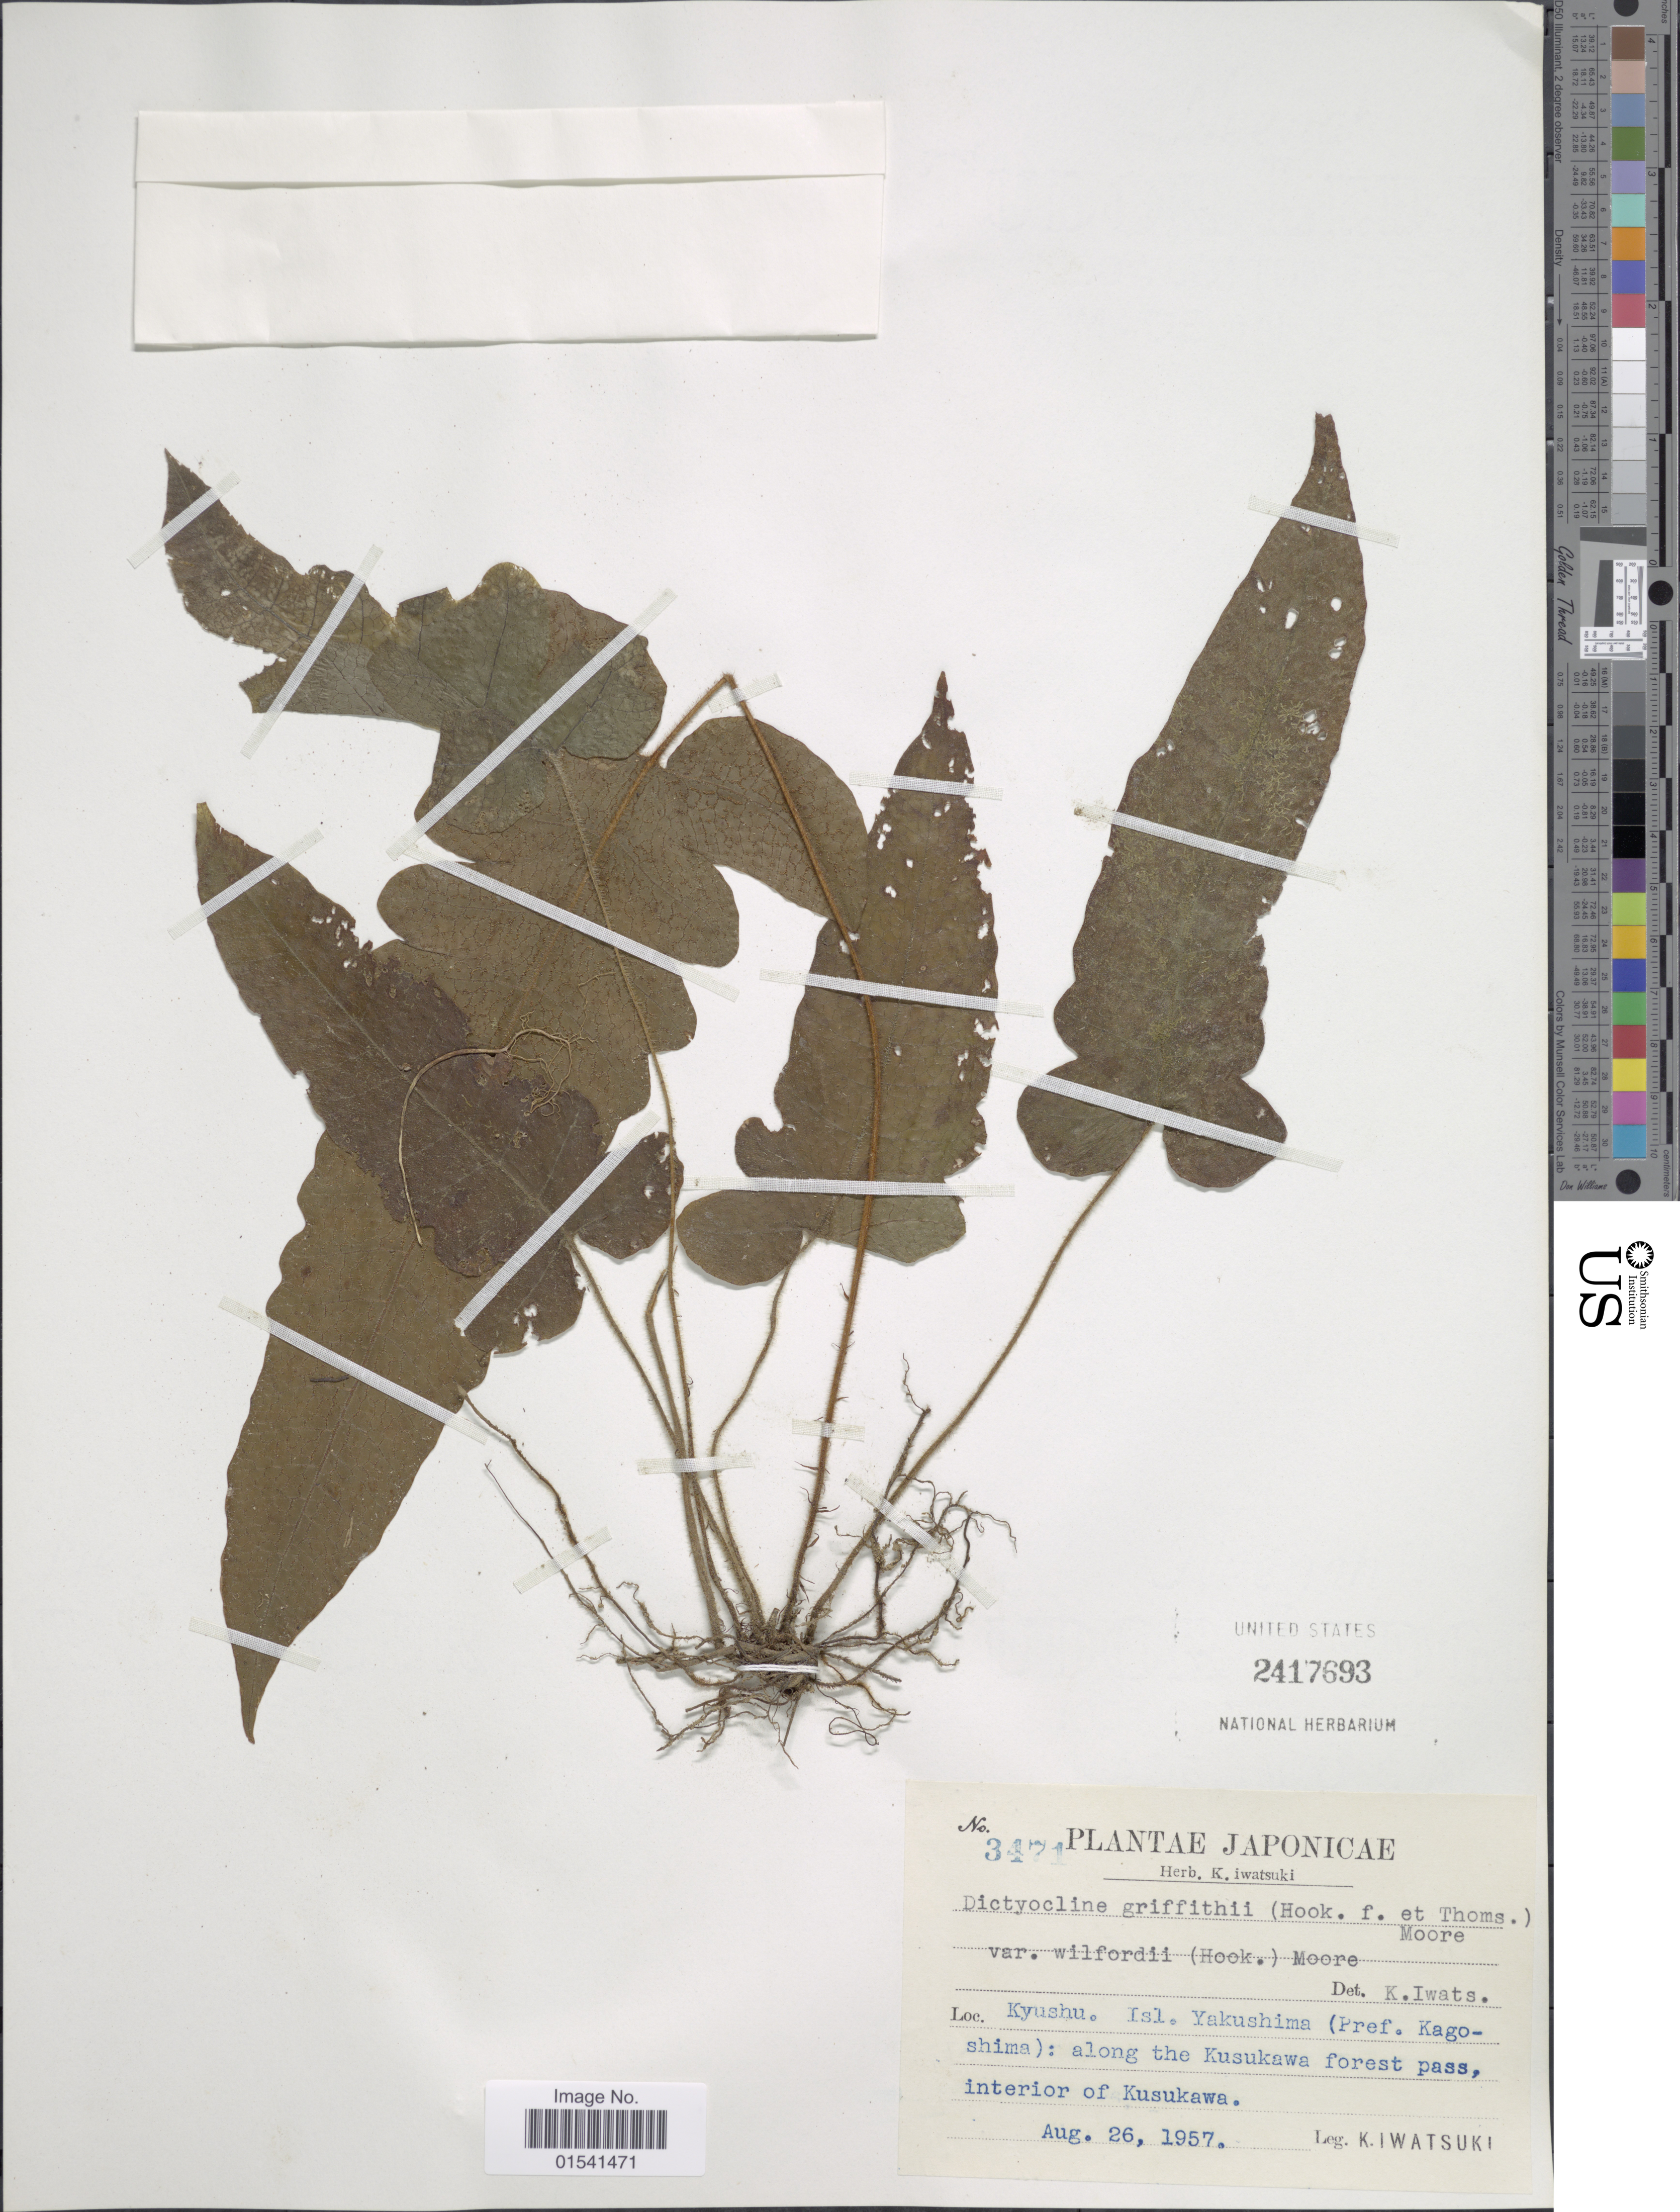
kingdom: Plantae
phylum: Tracheophyta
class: Polypodiopsida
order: Polypodiales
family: Thelypteridaceae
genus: Stegnogramma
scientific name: Stegnogramma wilfordii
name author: (Hook.) Seriz.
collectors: K. Iwatsuki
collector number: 3471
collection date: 1957-08-26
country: Japan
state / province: Kagosima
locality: Kyushu Isl Yakushima (Pref. Kagoshima): along the Kusukawa forest pass, interior of Kusukawa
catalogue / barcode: US 2417693